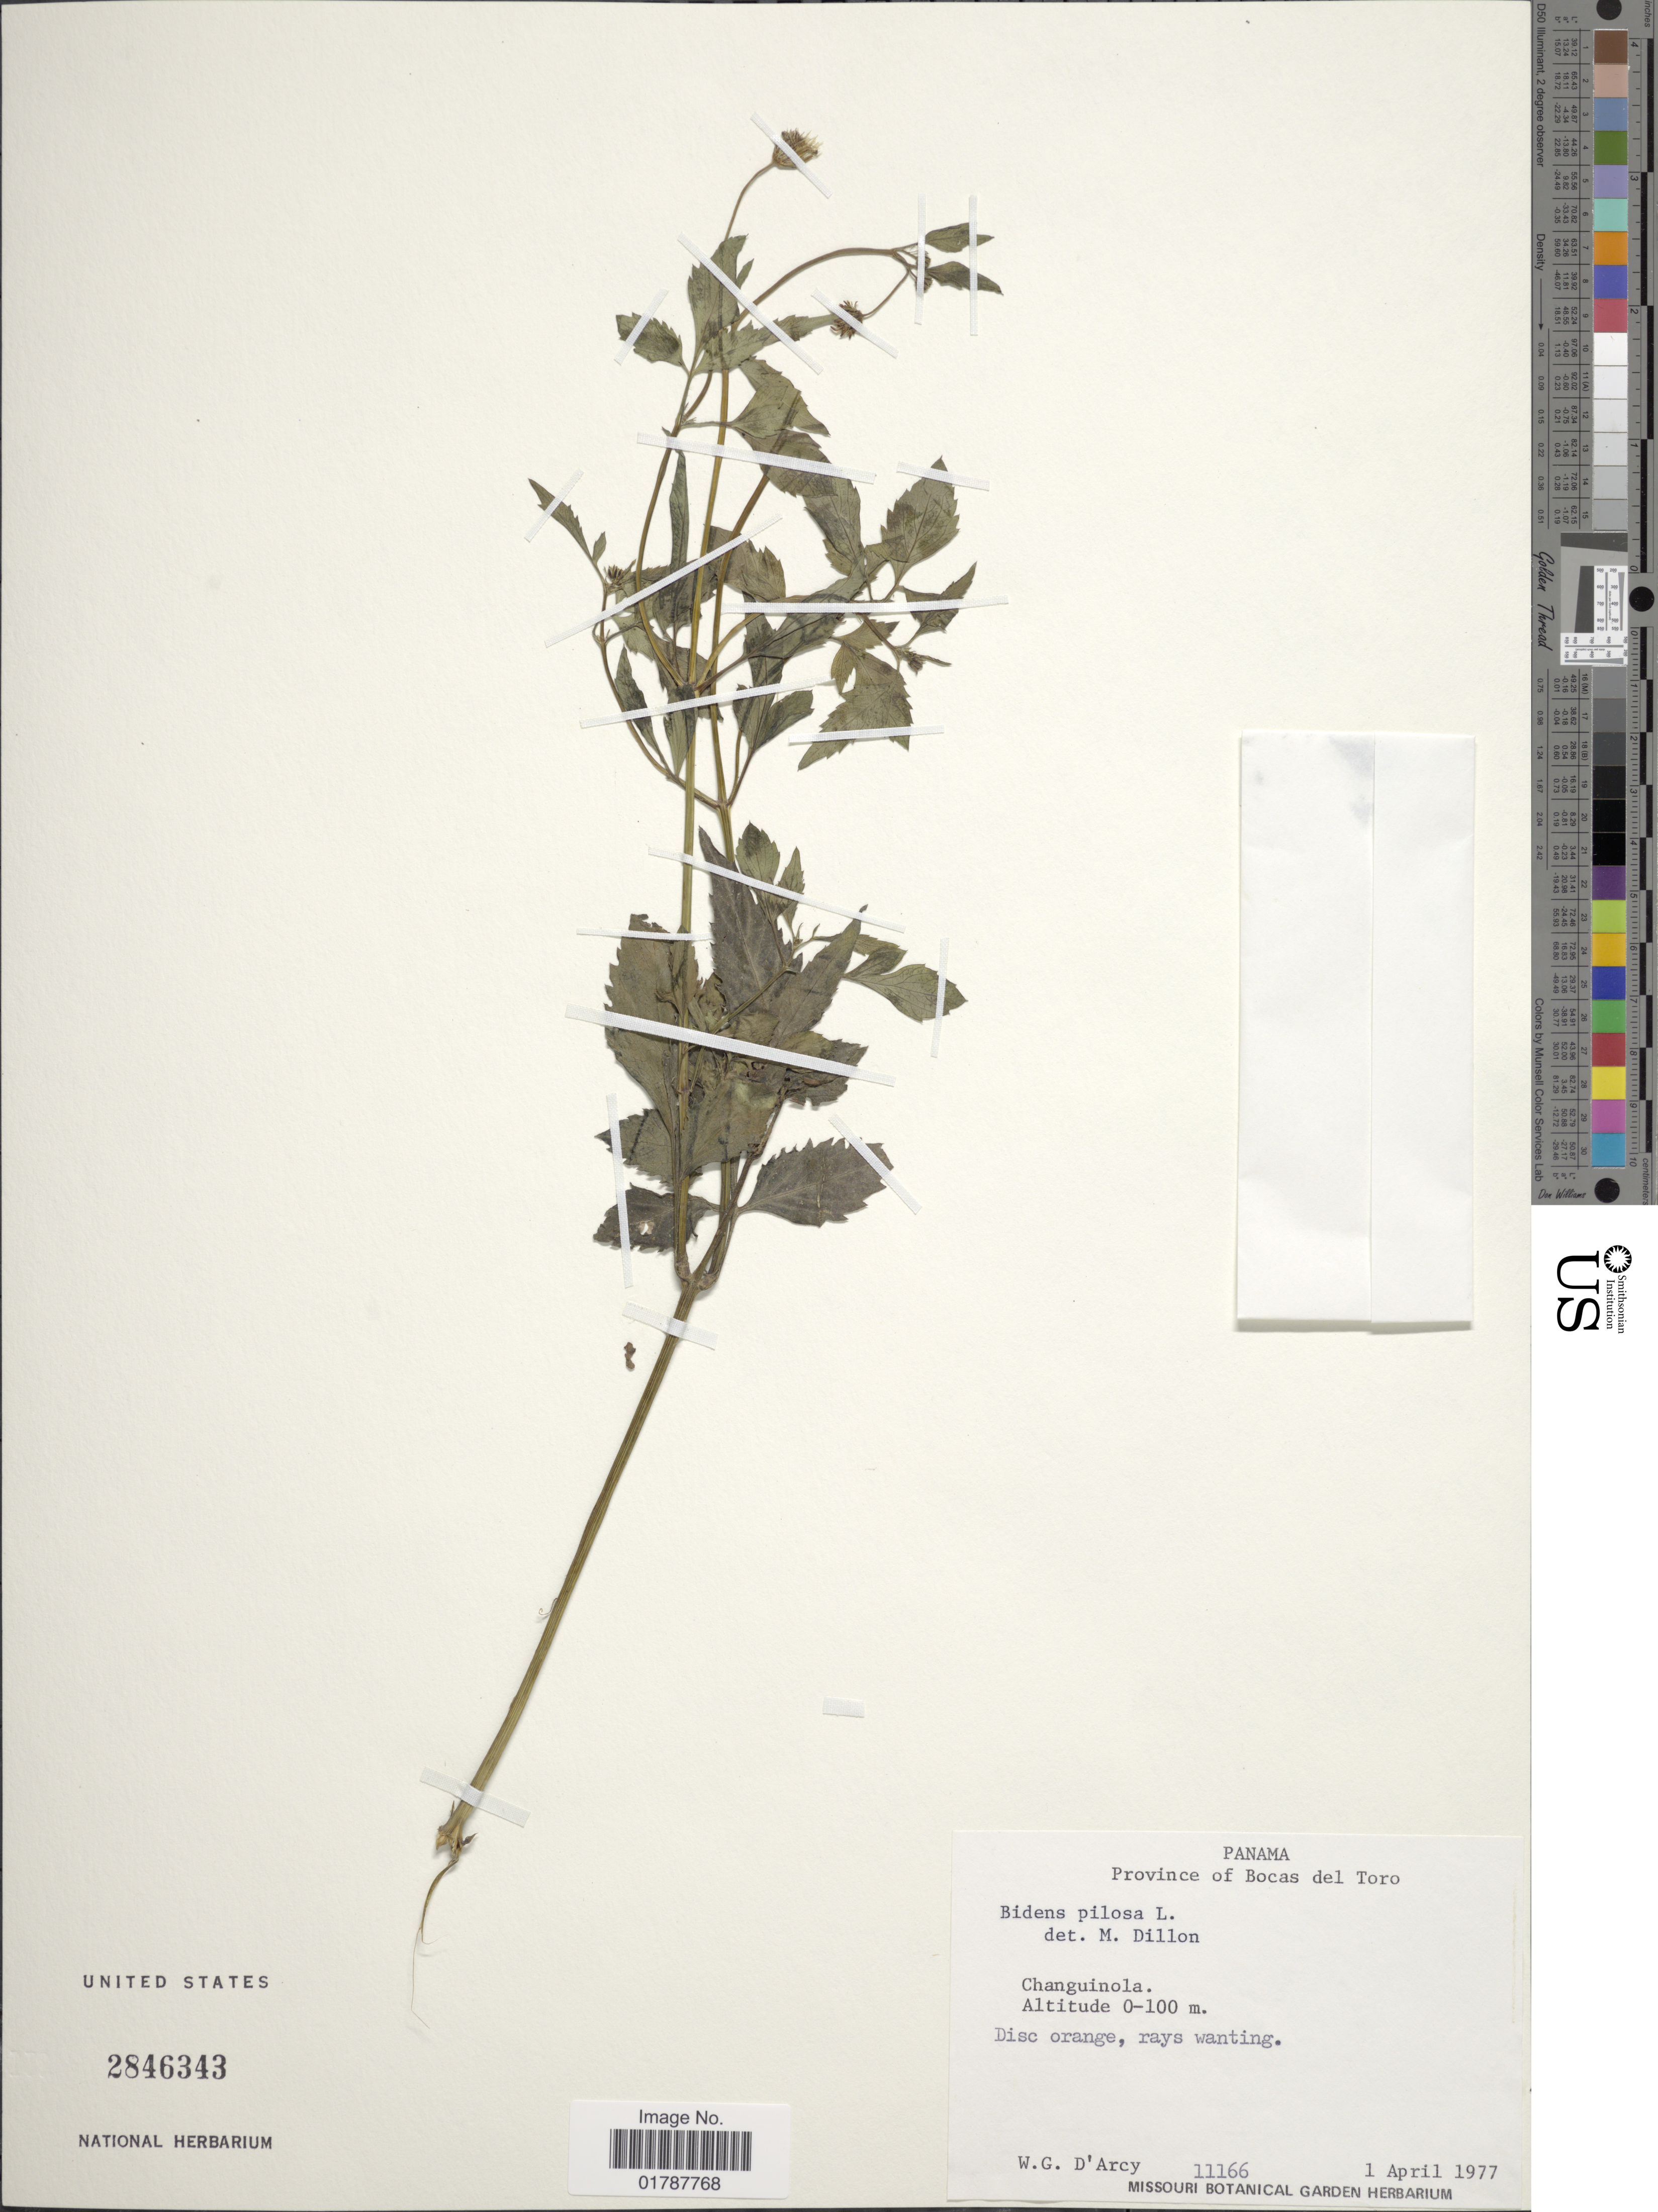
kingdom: Plantae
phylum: Tracheophyta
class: Magnoliopsida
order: Asterales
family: Asteraceae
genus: Bidens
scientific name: Bidens pilosa var. minor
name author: (Blume) Sherff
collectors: W. G. D'Arcy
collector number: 11166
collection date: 1977-04-01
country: Panama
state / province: Bocas del Toro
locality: Province of Bocas del Toro, Changuinola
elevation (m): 0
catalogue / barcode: US 2846343